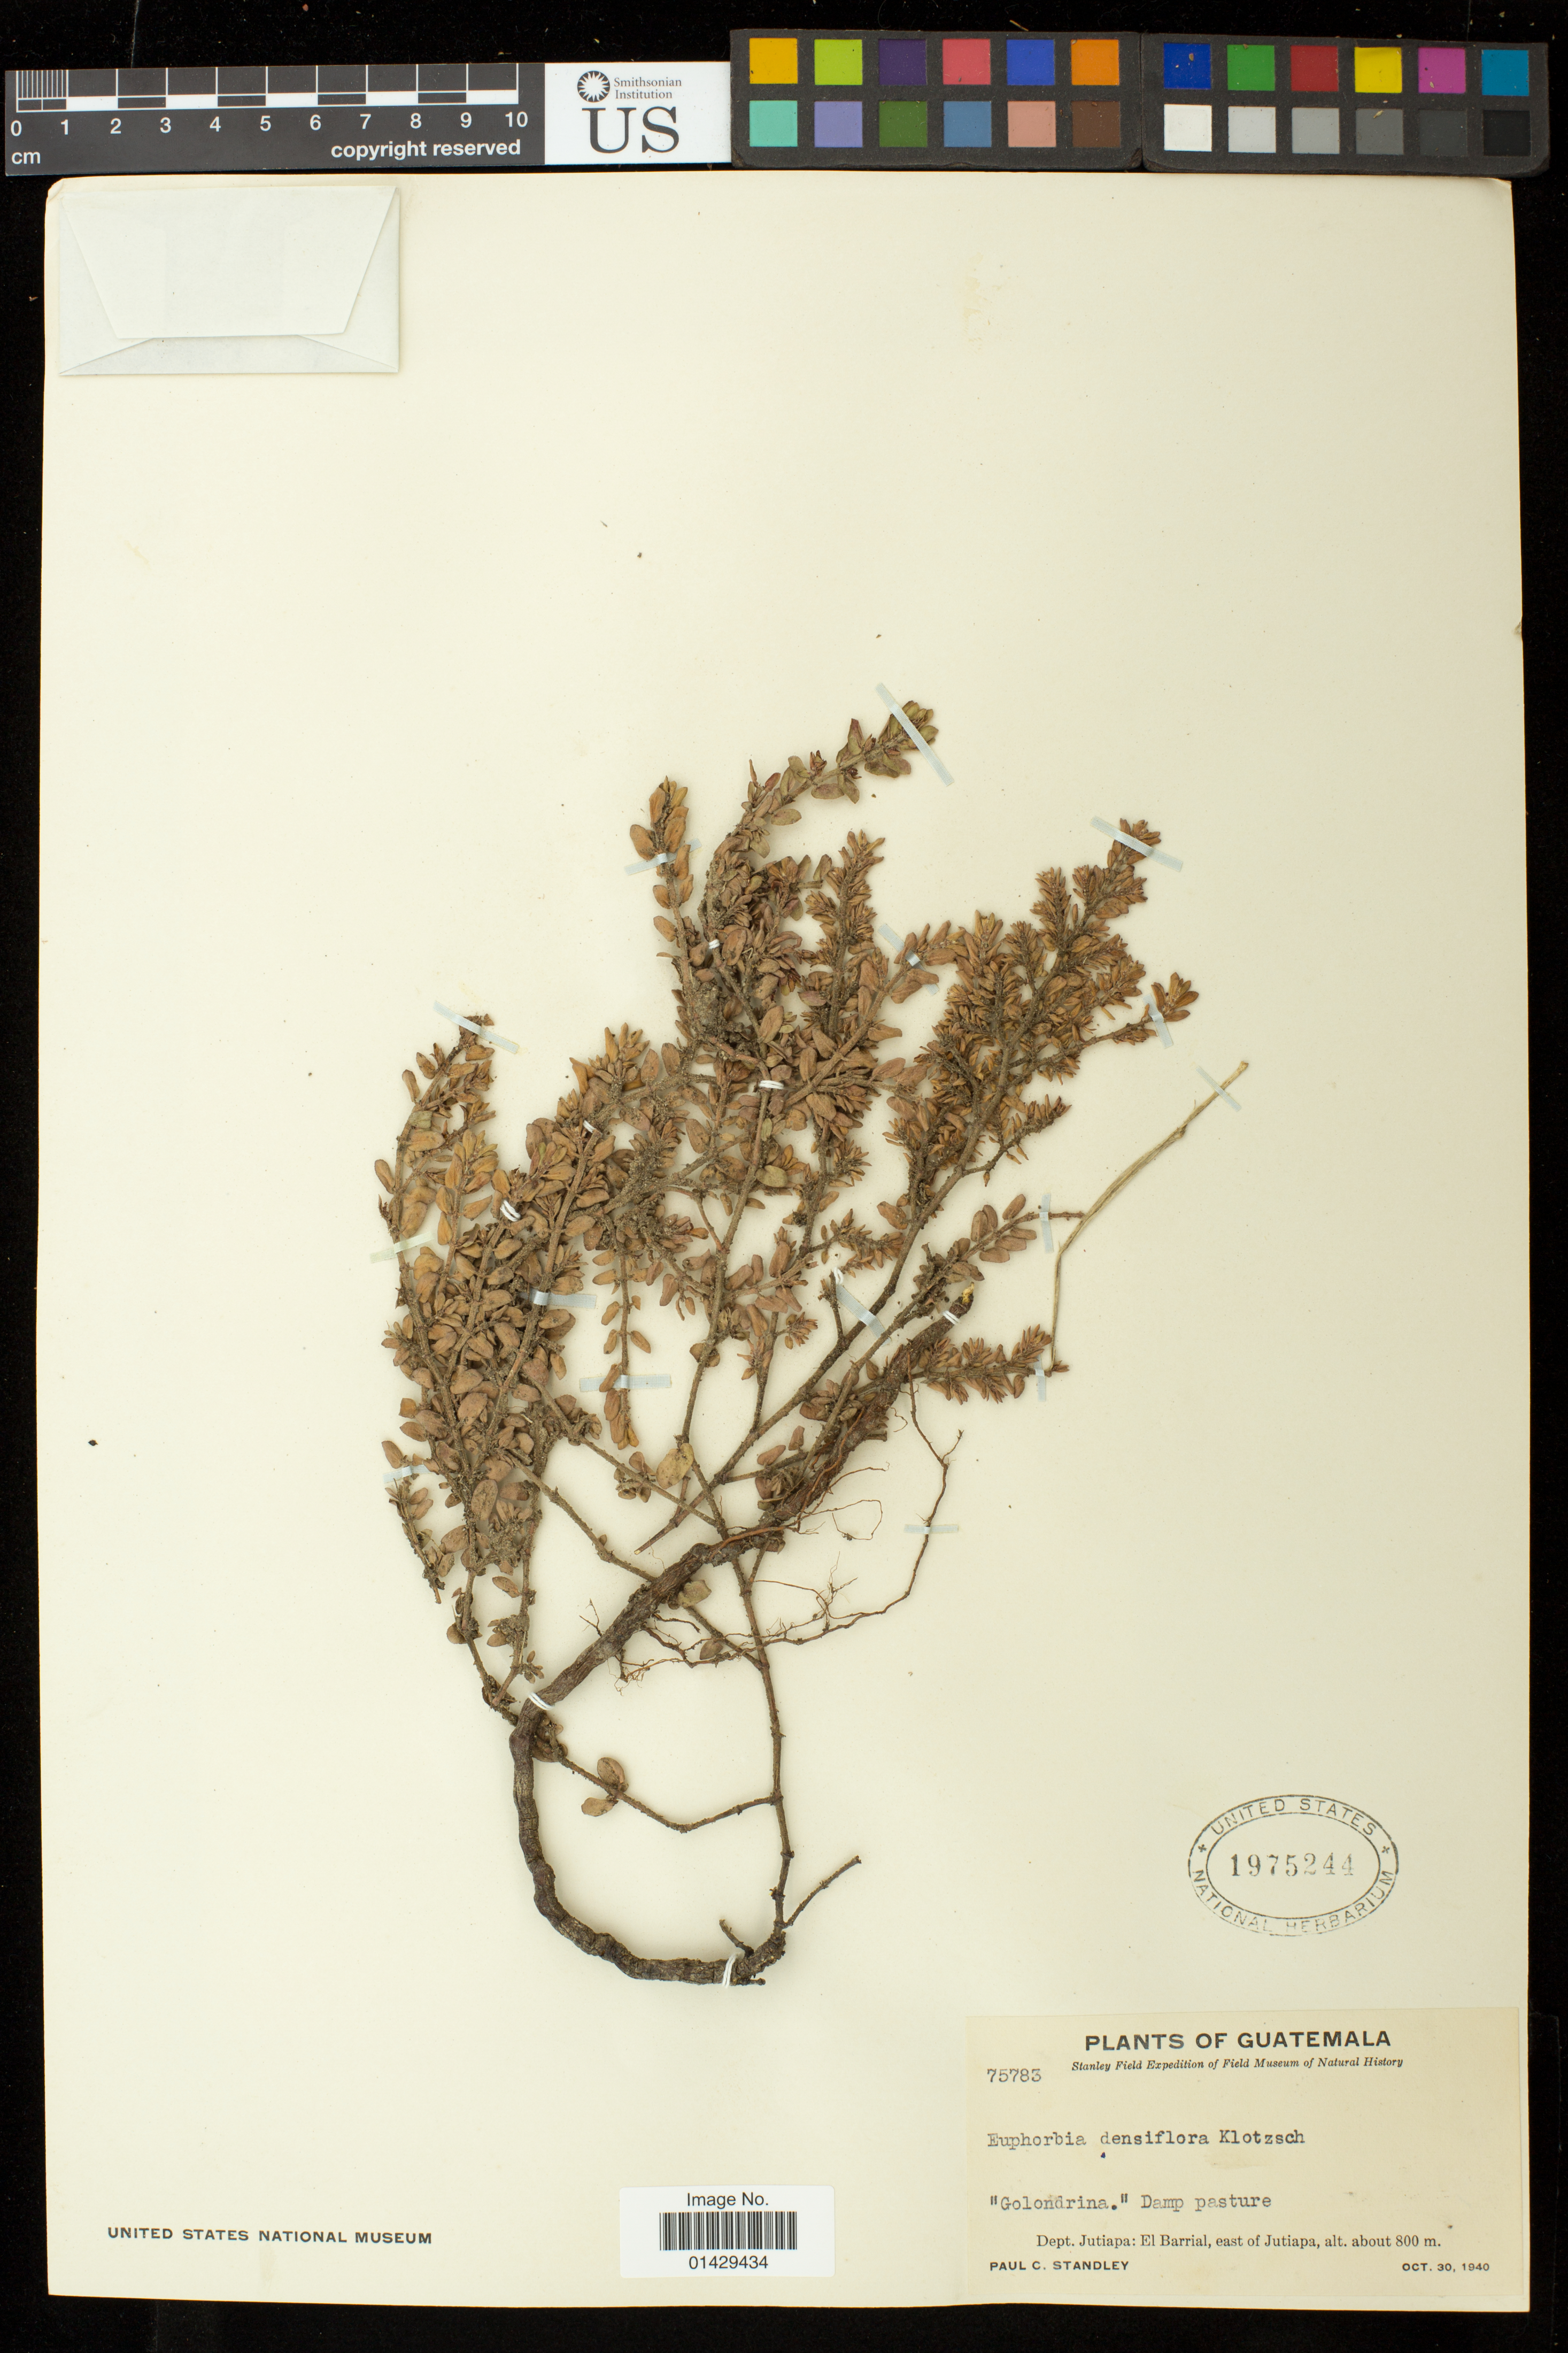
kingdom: Plantae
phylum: Tracheophyta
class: Magnoliopsida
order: Malpighiales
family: Euphorbiaceae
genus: Euphorbia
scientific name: Euphorbia densiflora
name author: (Klotzsch & Garcke) Klotzsch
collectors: P. C. Standley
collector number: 75783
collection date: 1940-10-30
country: Guatemala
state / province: Jutiapa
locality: Damp pasture. El Barrial, east of Jutiapa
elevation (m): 800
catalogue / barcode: US 1975244